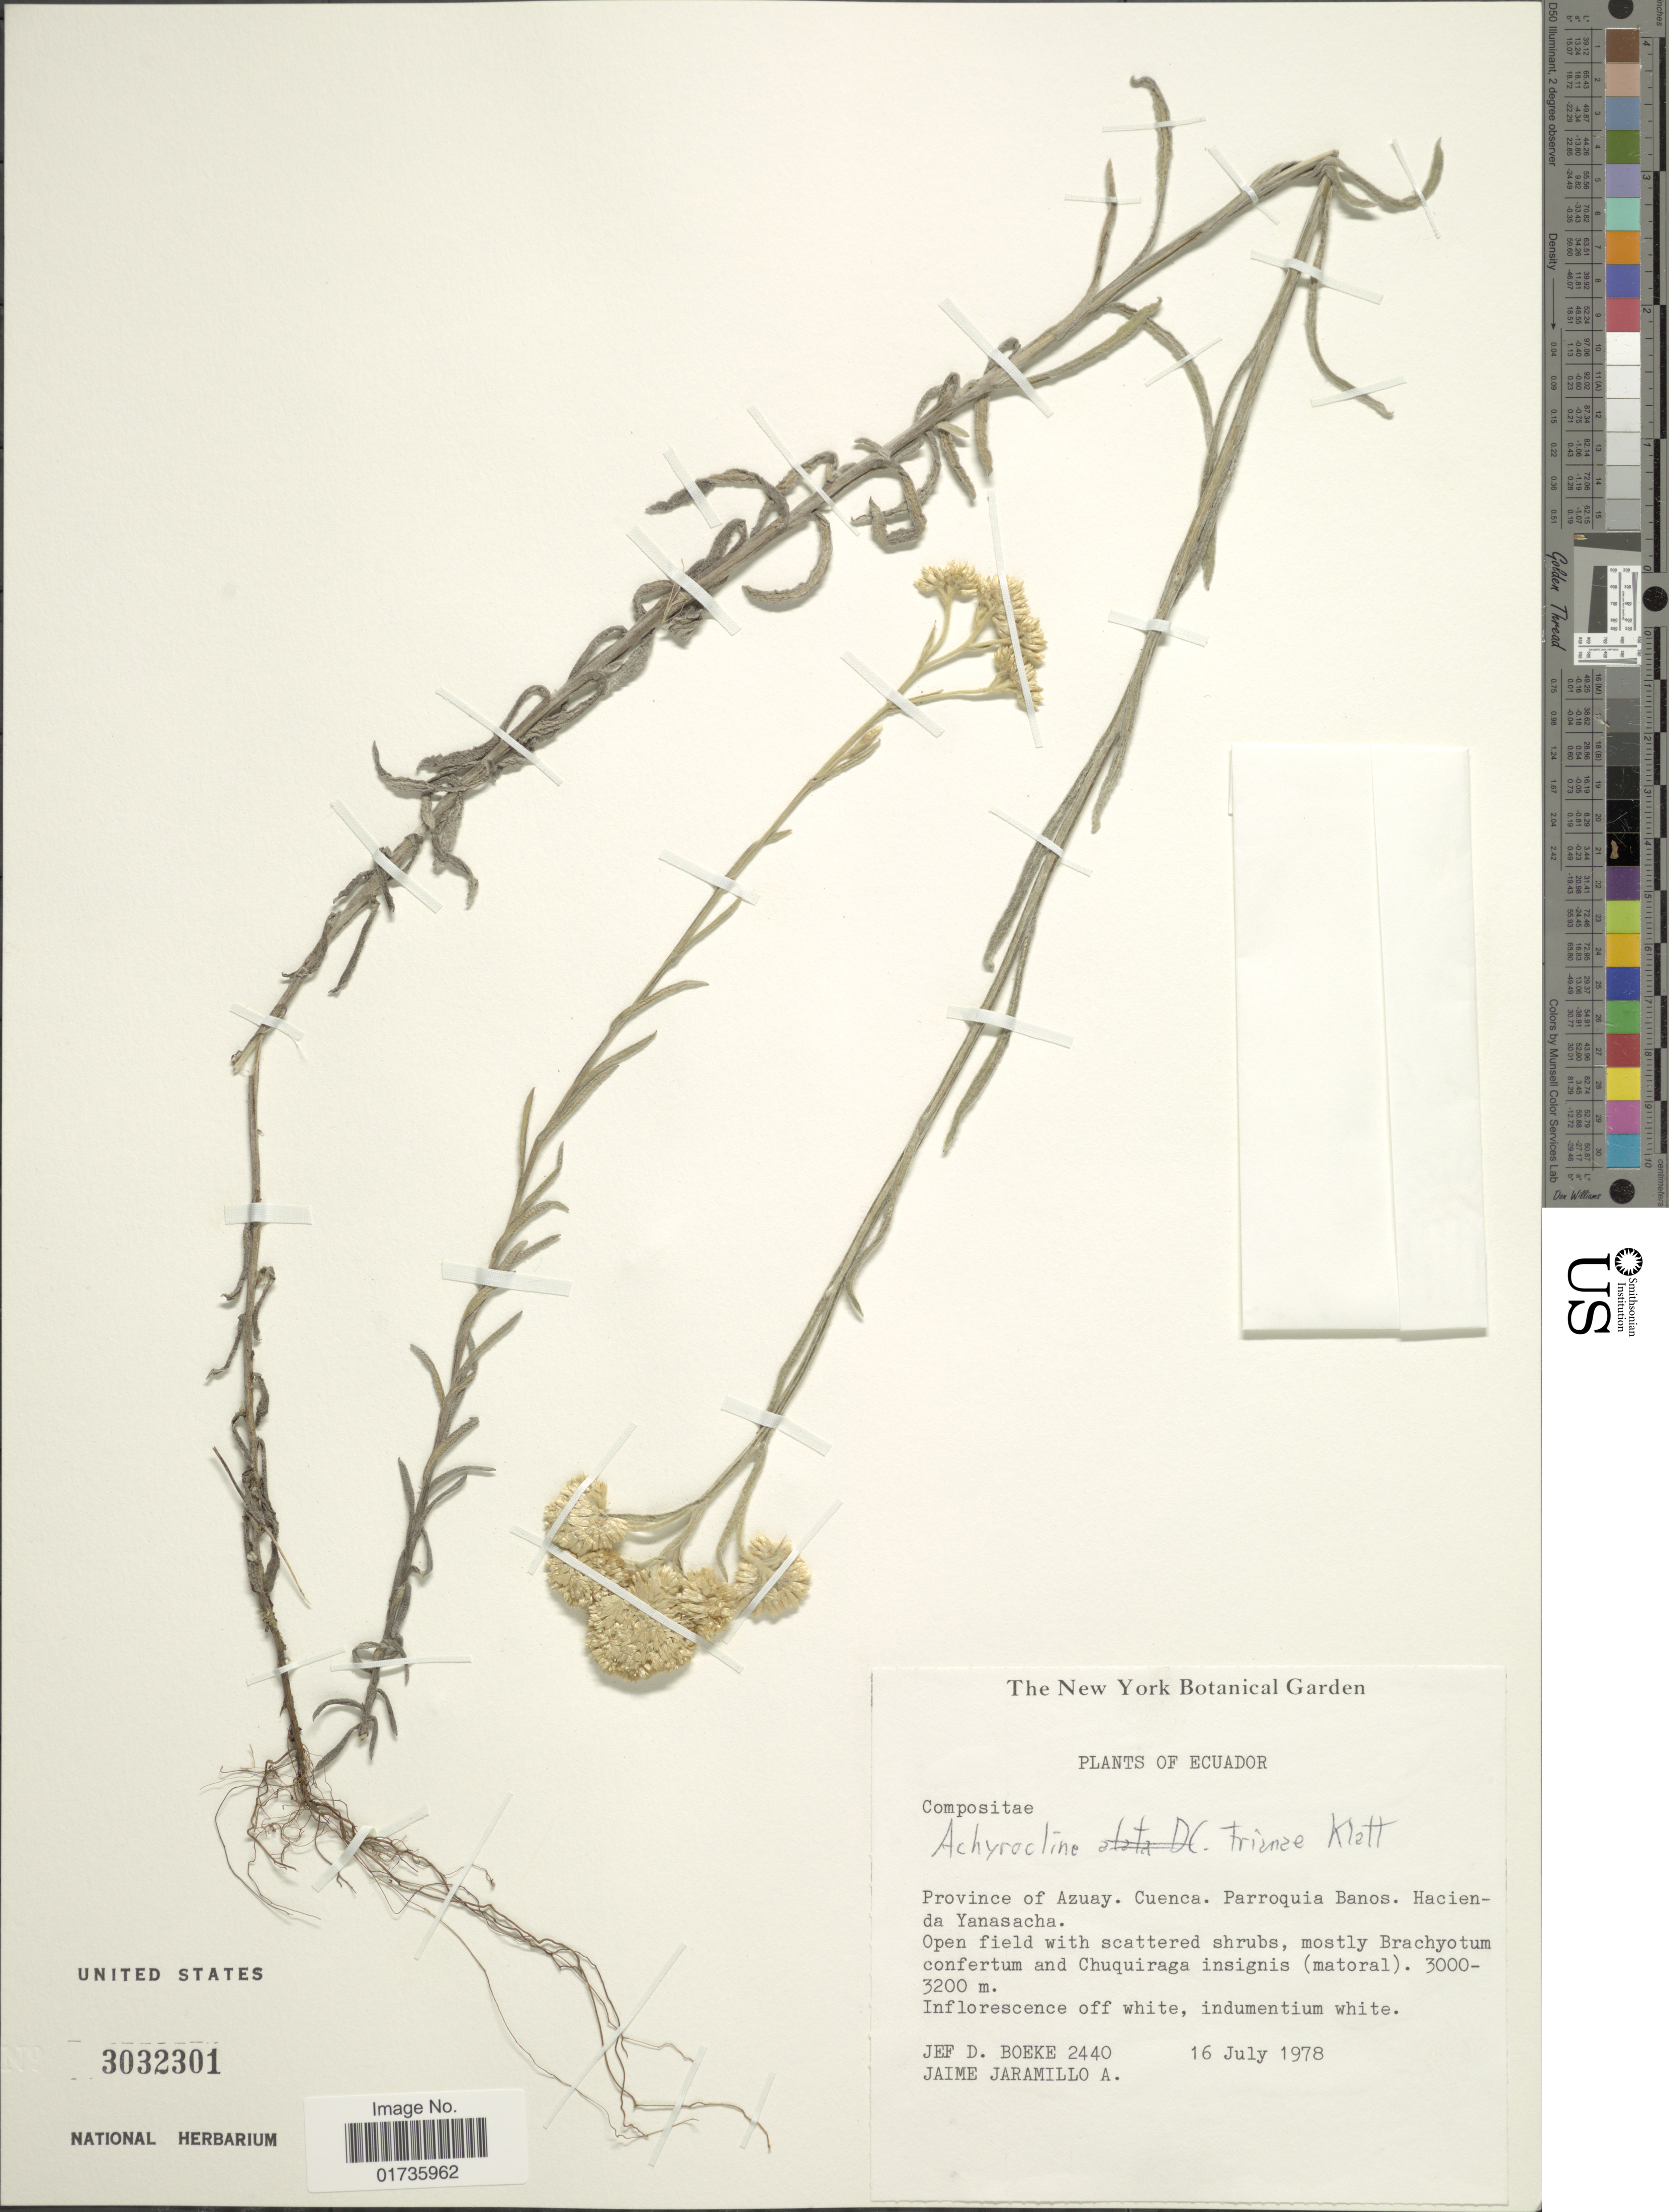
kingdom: Plantae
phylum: Tracheophyta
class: Magnoliopsida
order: Asterales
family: Asteraceae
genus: Achyrocline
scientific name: Achyrocline trianae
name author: Klatt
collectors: J. D. Boeke & J. L. Jaramillo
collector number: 2440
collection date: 1978-07-16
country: Ecuador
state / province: Azuay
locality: Cuenca. parroquia Banos. Hacienda Yanasacha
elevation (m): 3000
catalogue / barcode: US 3032301